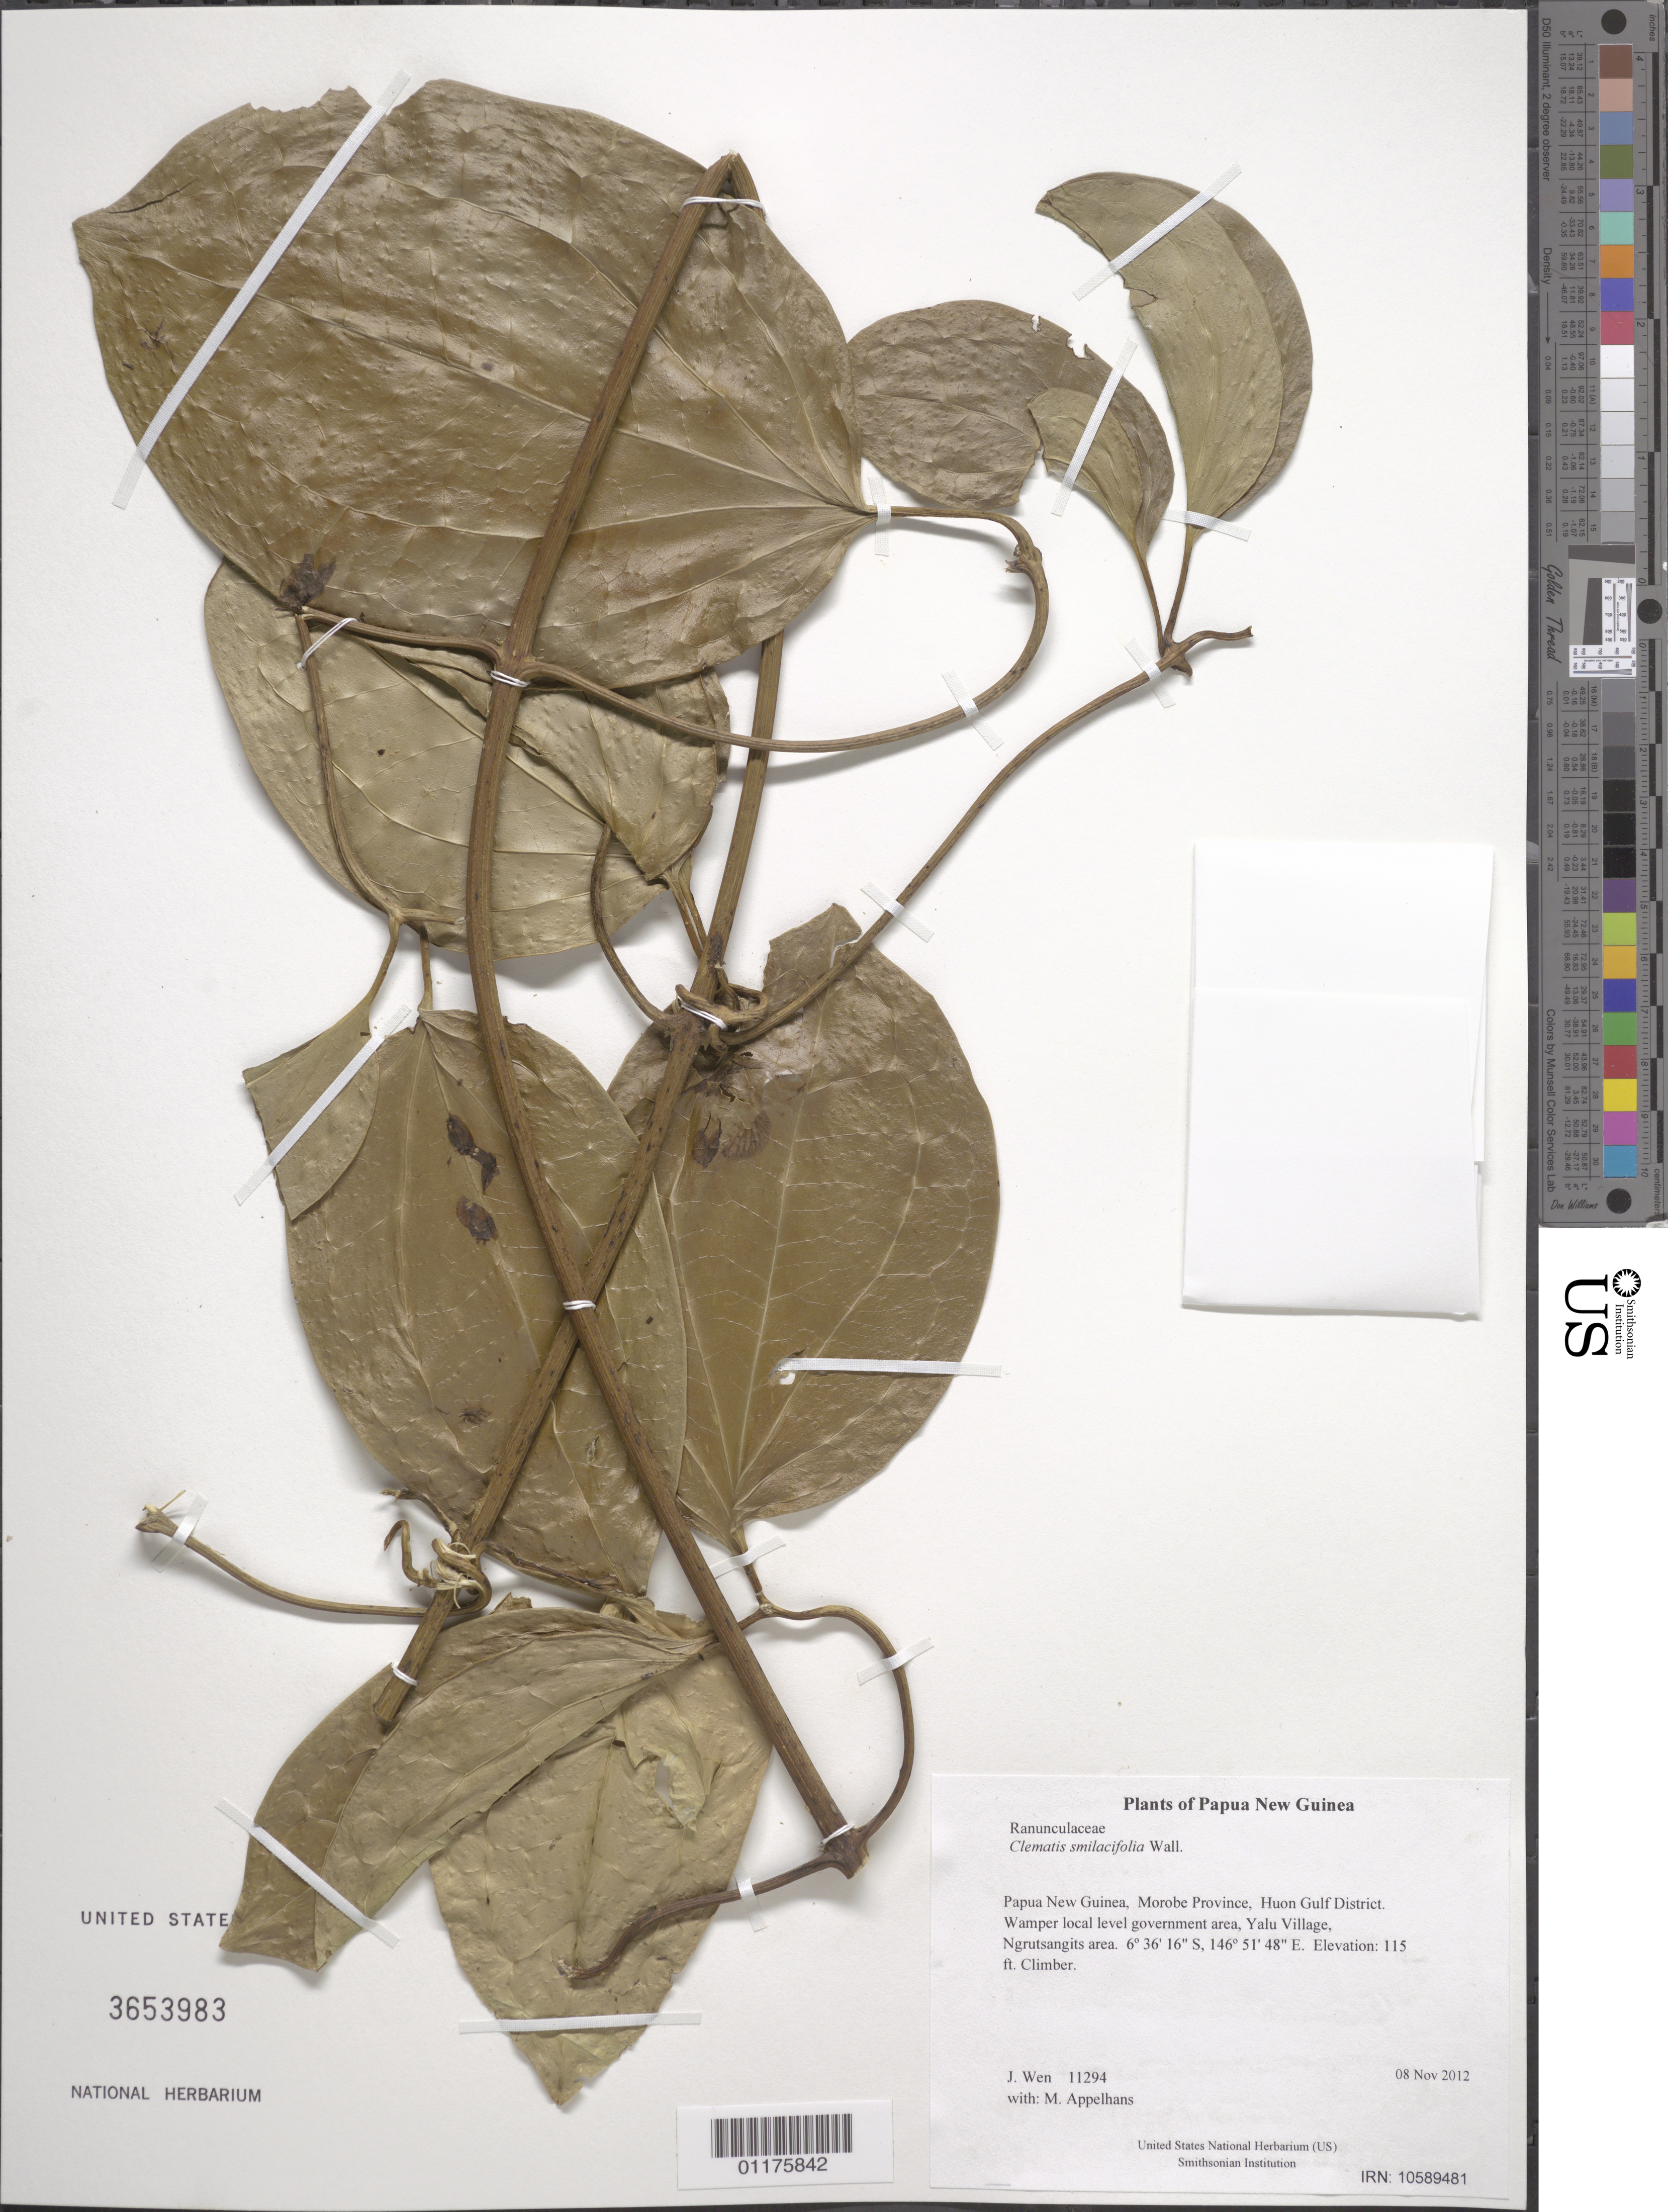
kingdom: Plantae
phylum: Tracheophyta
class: Magnoliopsida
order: Ranunculales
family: Ranunculaceae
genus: Clematis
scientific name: Clematis smilacifolia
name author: Wall.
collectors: M. Appelhans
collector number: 12294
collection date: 2012-11-08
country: Papua New Guinea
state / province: Morobe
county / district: Huon Gulf District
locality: Wamper local level government area, Yalu Village, Ngrutsangits area.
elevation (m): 35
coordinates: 06 36.268 S, 146 51.814 E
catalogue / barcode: US 3653983